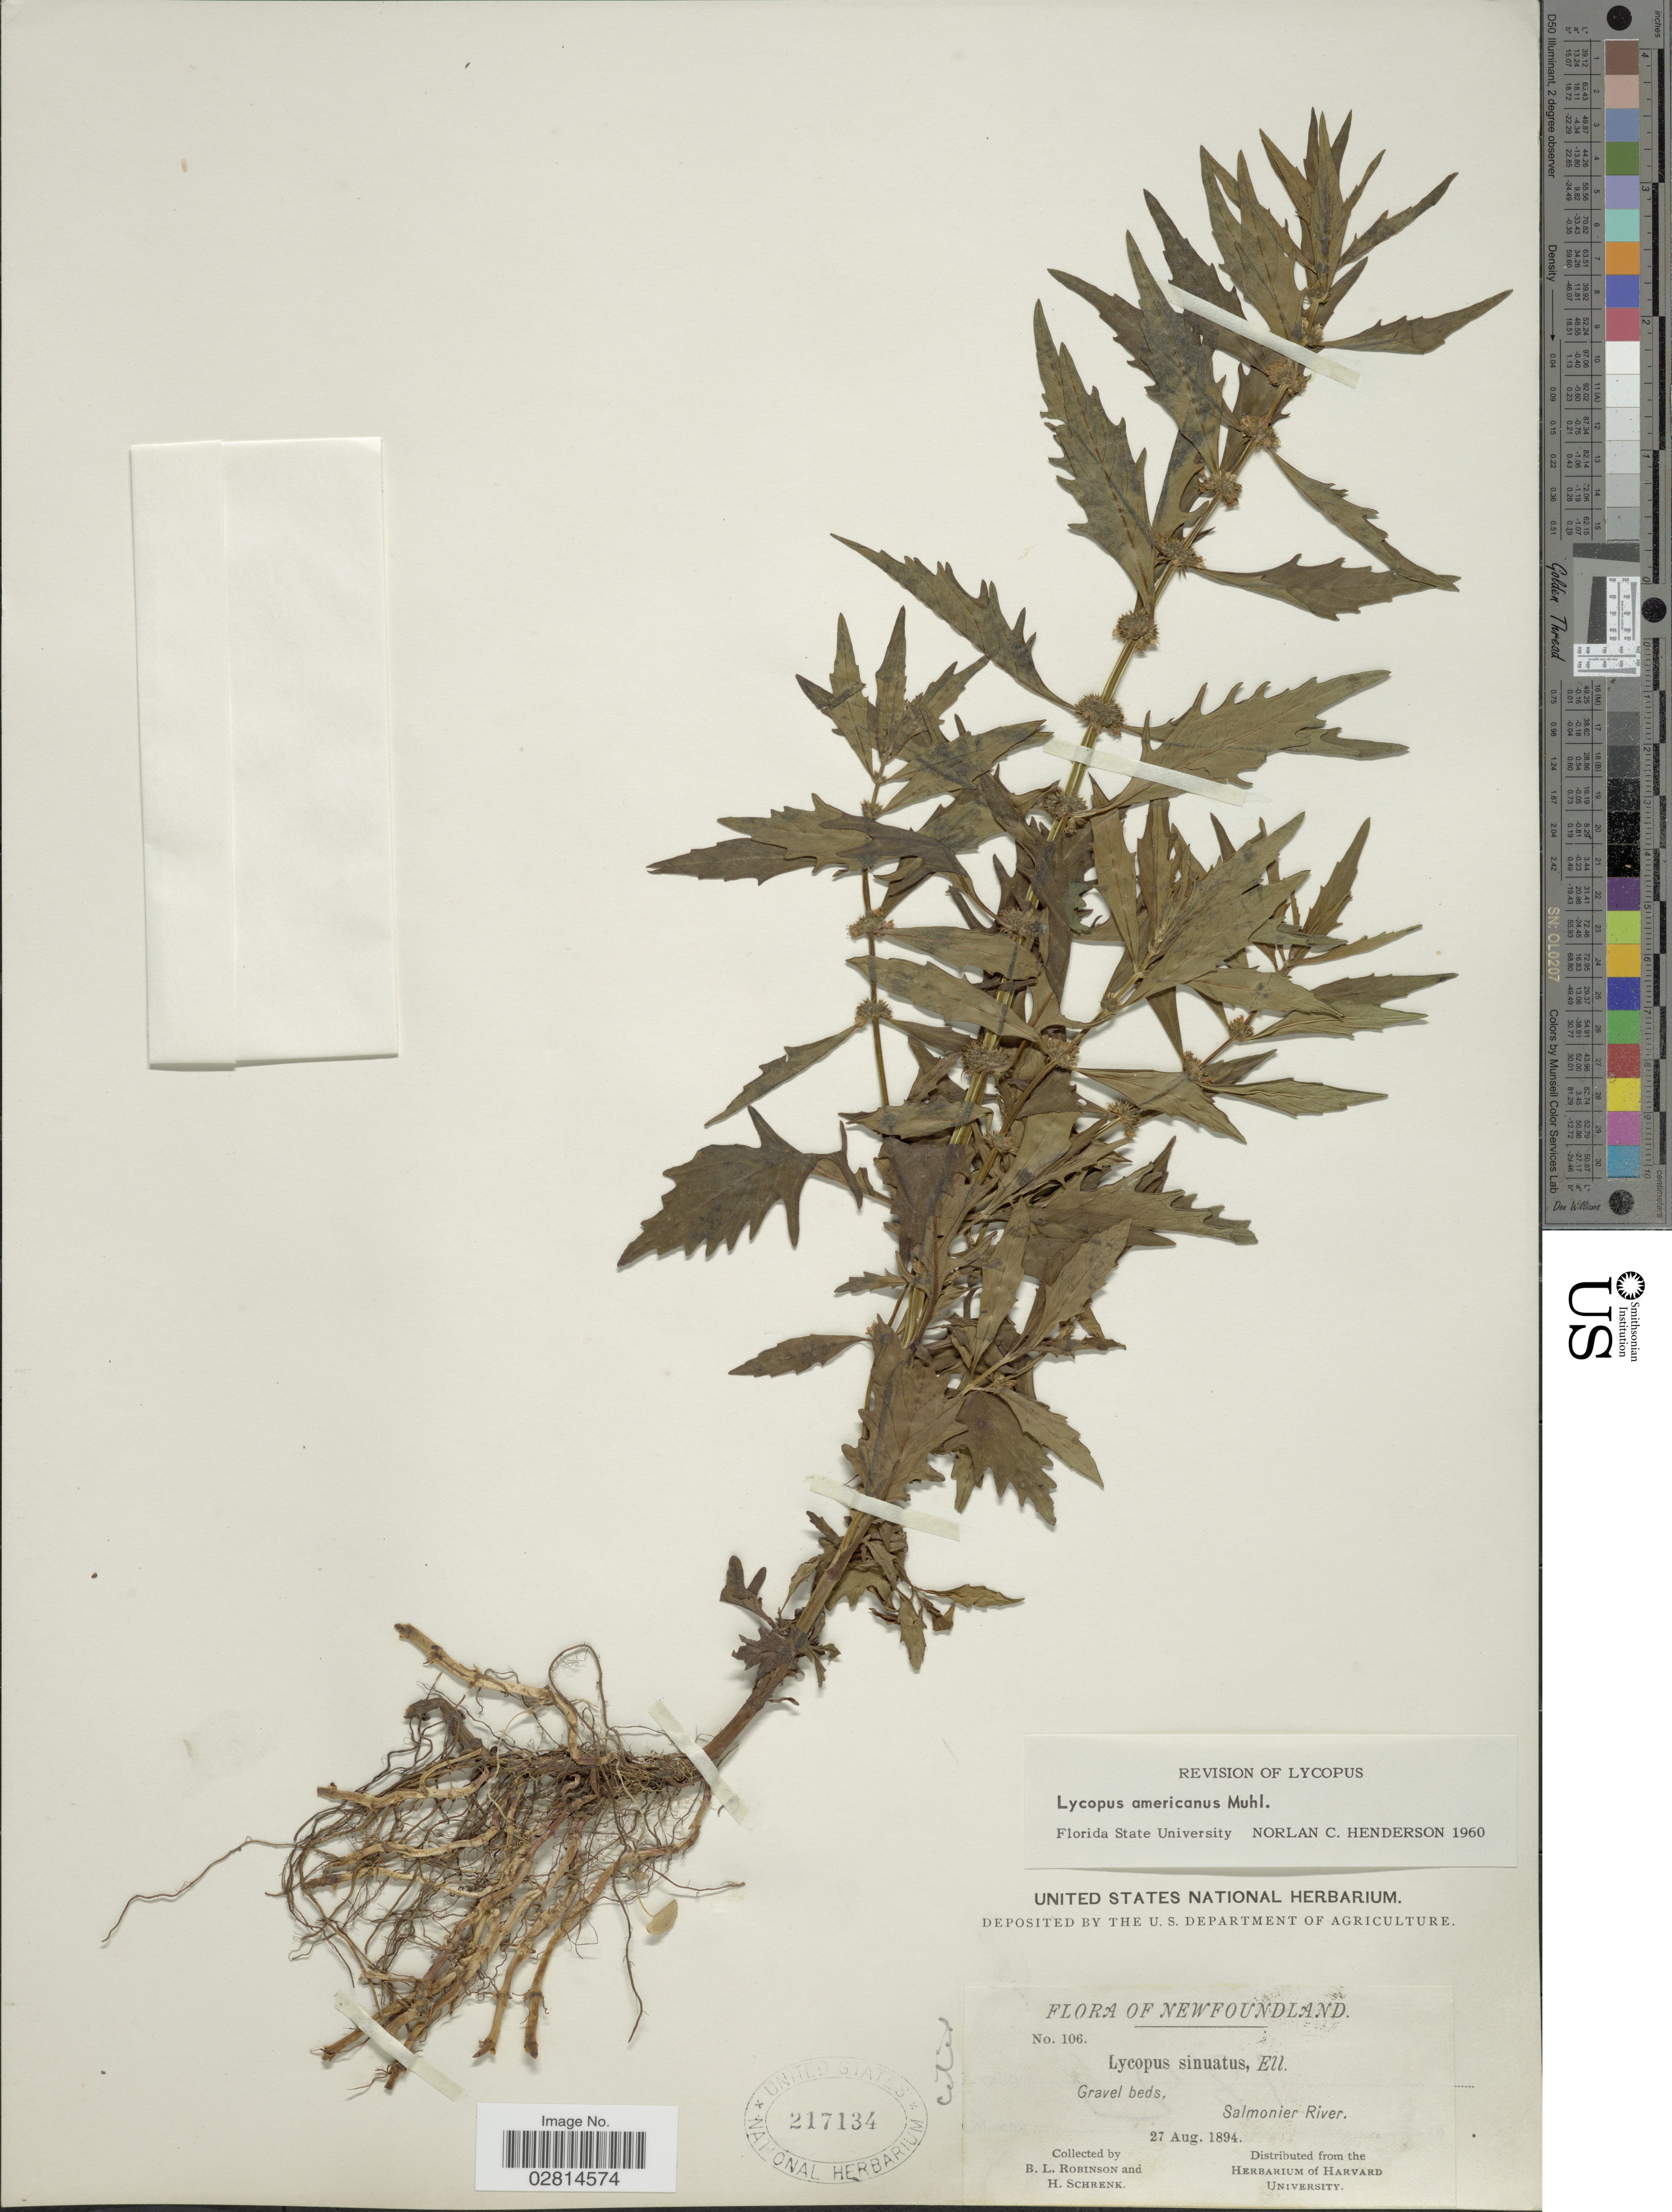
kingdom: Plantae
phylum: Tracheophyta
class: Magnoliopsida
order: Lamiales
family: Lamiaceae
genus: Lycopus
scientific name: Lycopus americanus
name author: Muhl. ex W.P.C. Barton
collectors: B. L. Robinson & H. Schrenk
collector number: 106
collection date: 1894-08-27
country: Canada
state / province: Newfoundland and Labrador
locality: Salmonier River.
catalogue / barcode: US 217134